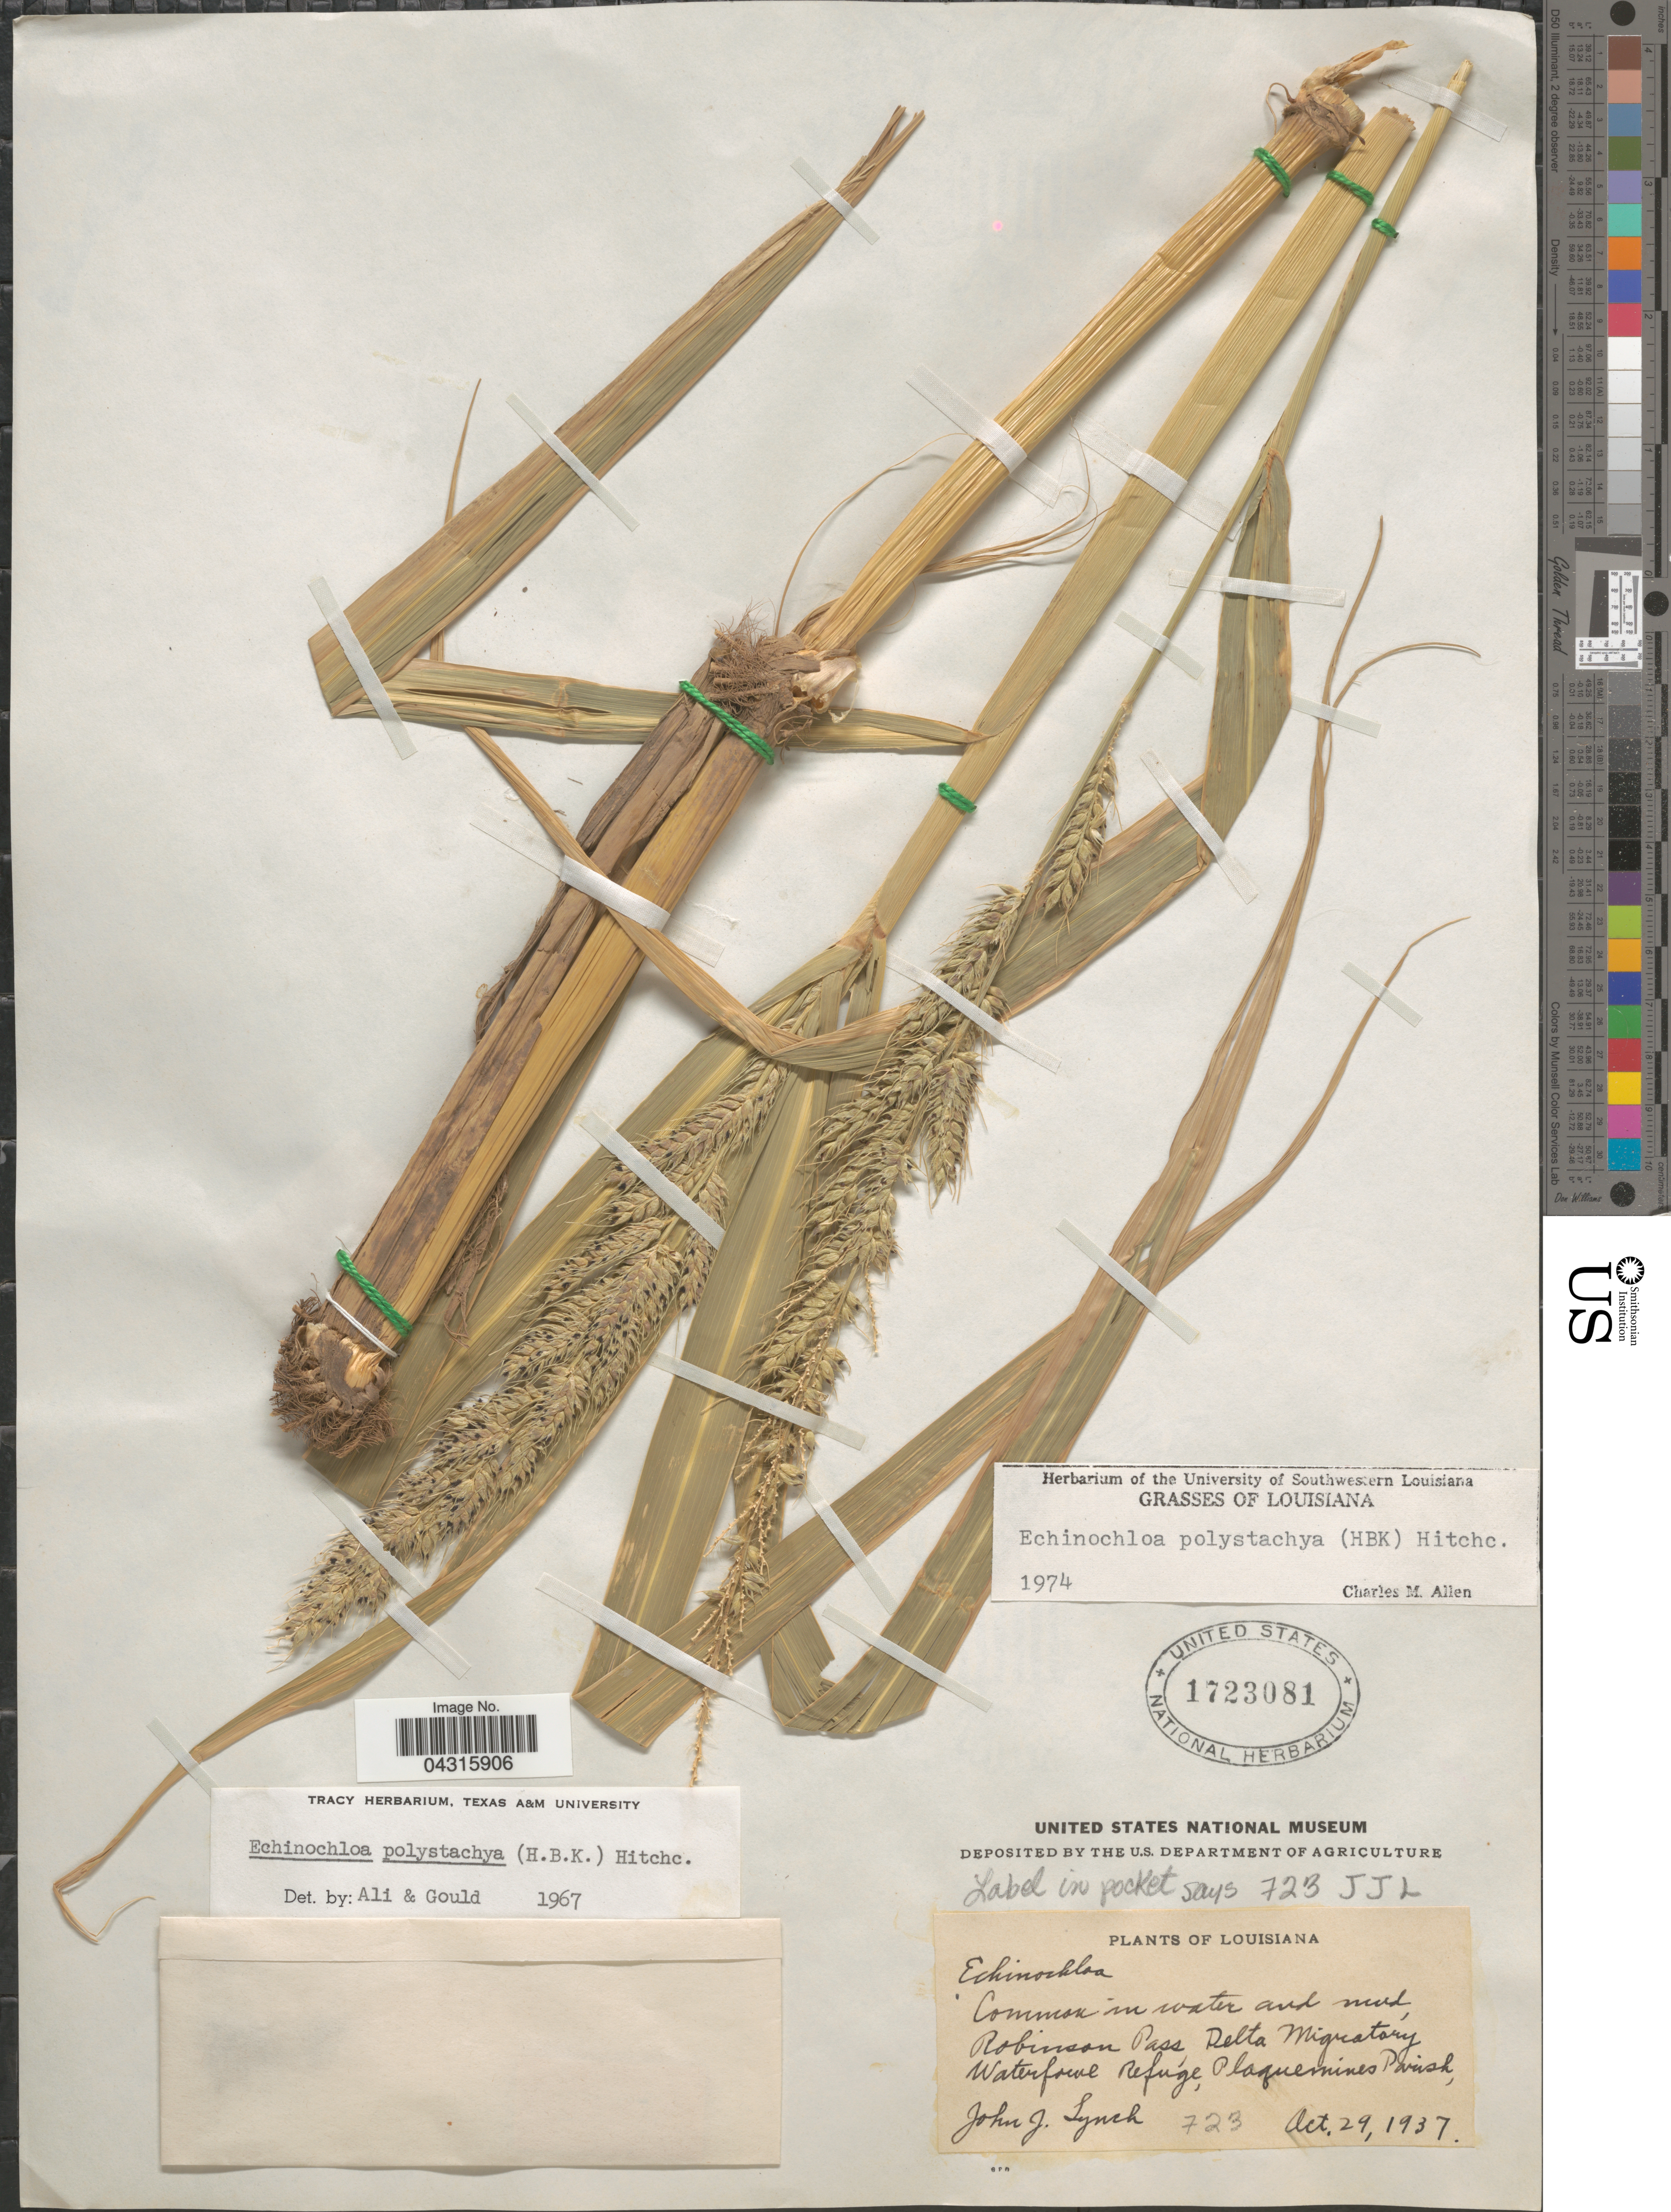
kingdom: Plantae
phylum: Tracheophyta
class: Liliopsida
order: Poales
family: Poaceae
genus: Echinochloa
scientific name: Echinochloa polystachya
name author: (Kunth) Hitchc.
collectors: J. Lynch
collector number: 723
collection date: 1937-10-29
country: United States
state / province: Louisiana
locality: Common in water and mud, Robinson Pass Delta Migratory Waterfowl Refuge, Plaquemines Parish.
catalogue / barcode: US 1723081